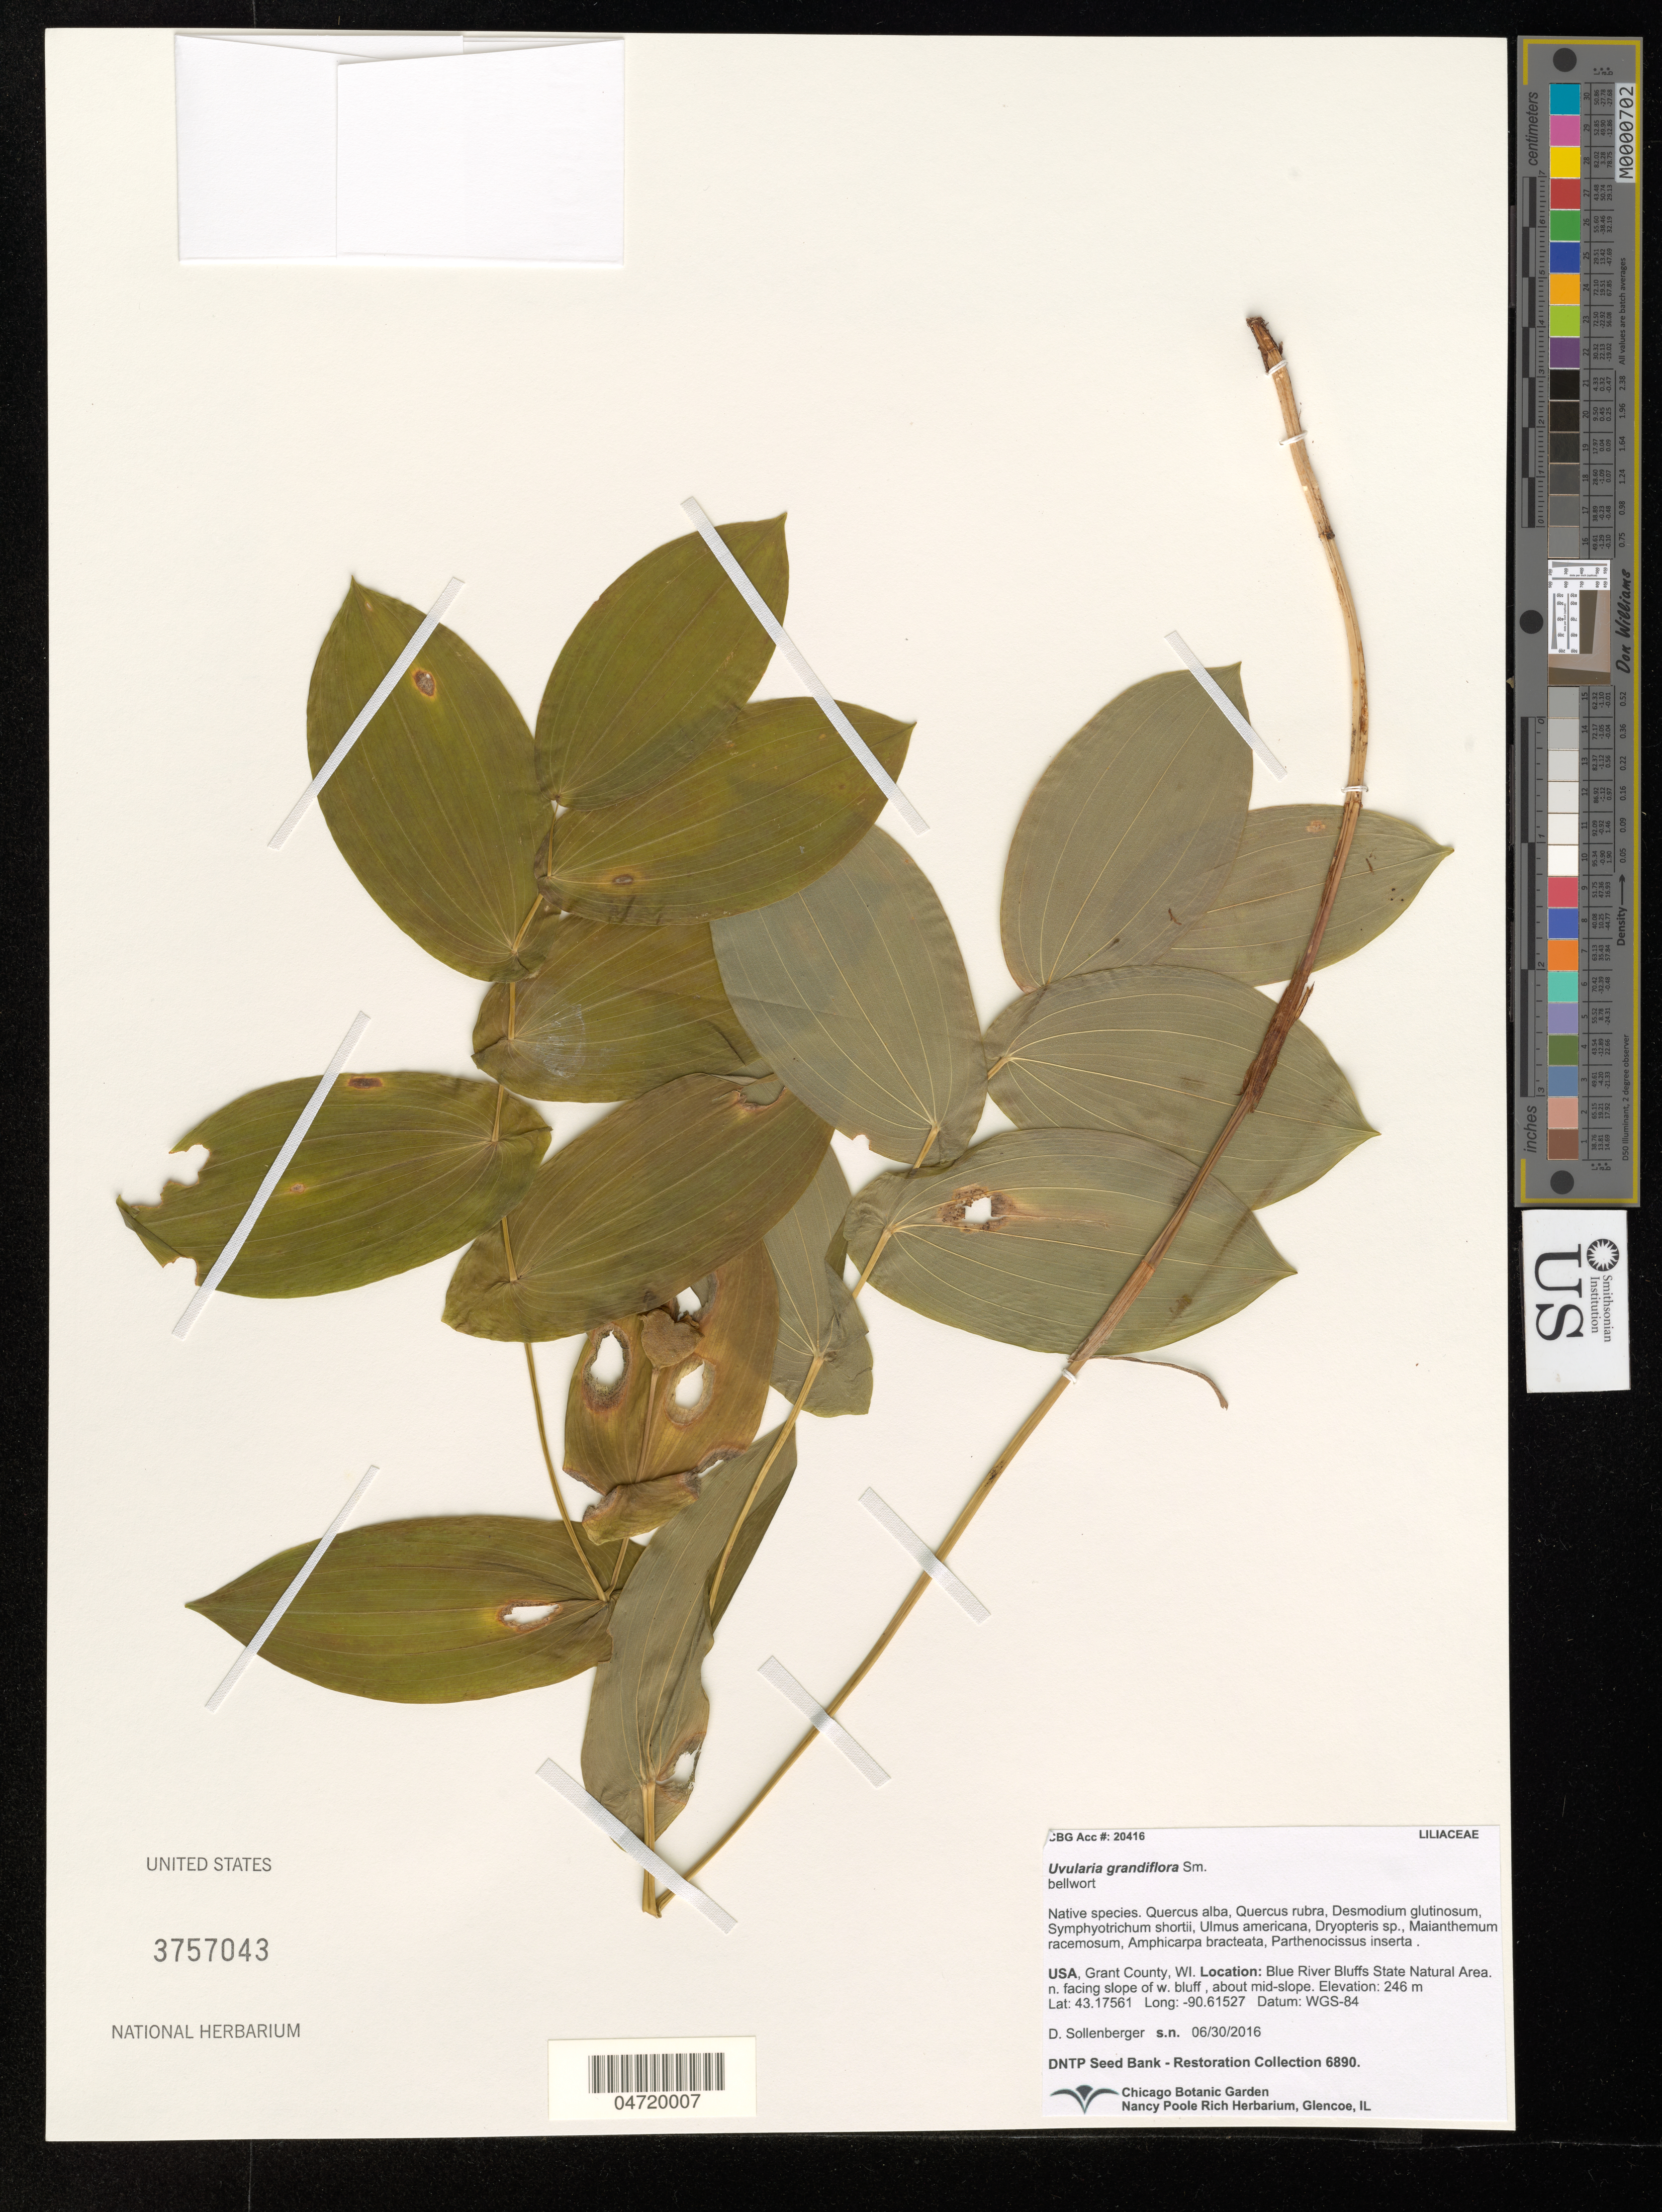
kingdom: Plantae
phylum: Tracheophyta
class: Liliopsida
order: Liliales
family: Colchicaceae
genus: Uvularia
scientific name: Uvularia grandiflora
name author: Sm.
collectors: D. Sollenberger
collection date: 2016-06-30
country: United States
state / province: Wisconsin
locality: Grant County, WI. Blue River Bluffs State Natural Area. N. facing slope of W. bluff, about mid-slope. Datum: WGS-84.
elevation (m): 246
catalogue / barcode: US 3757043